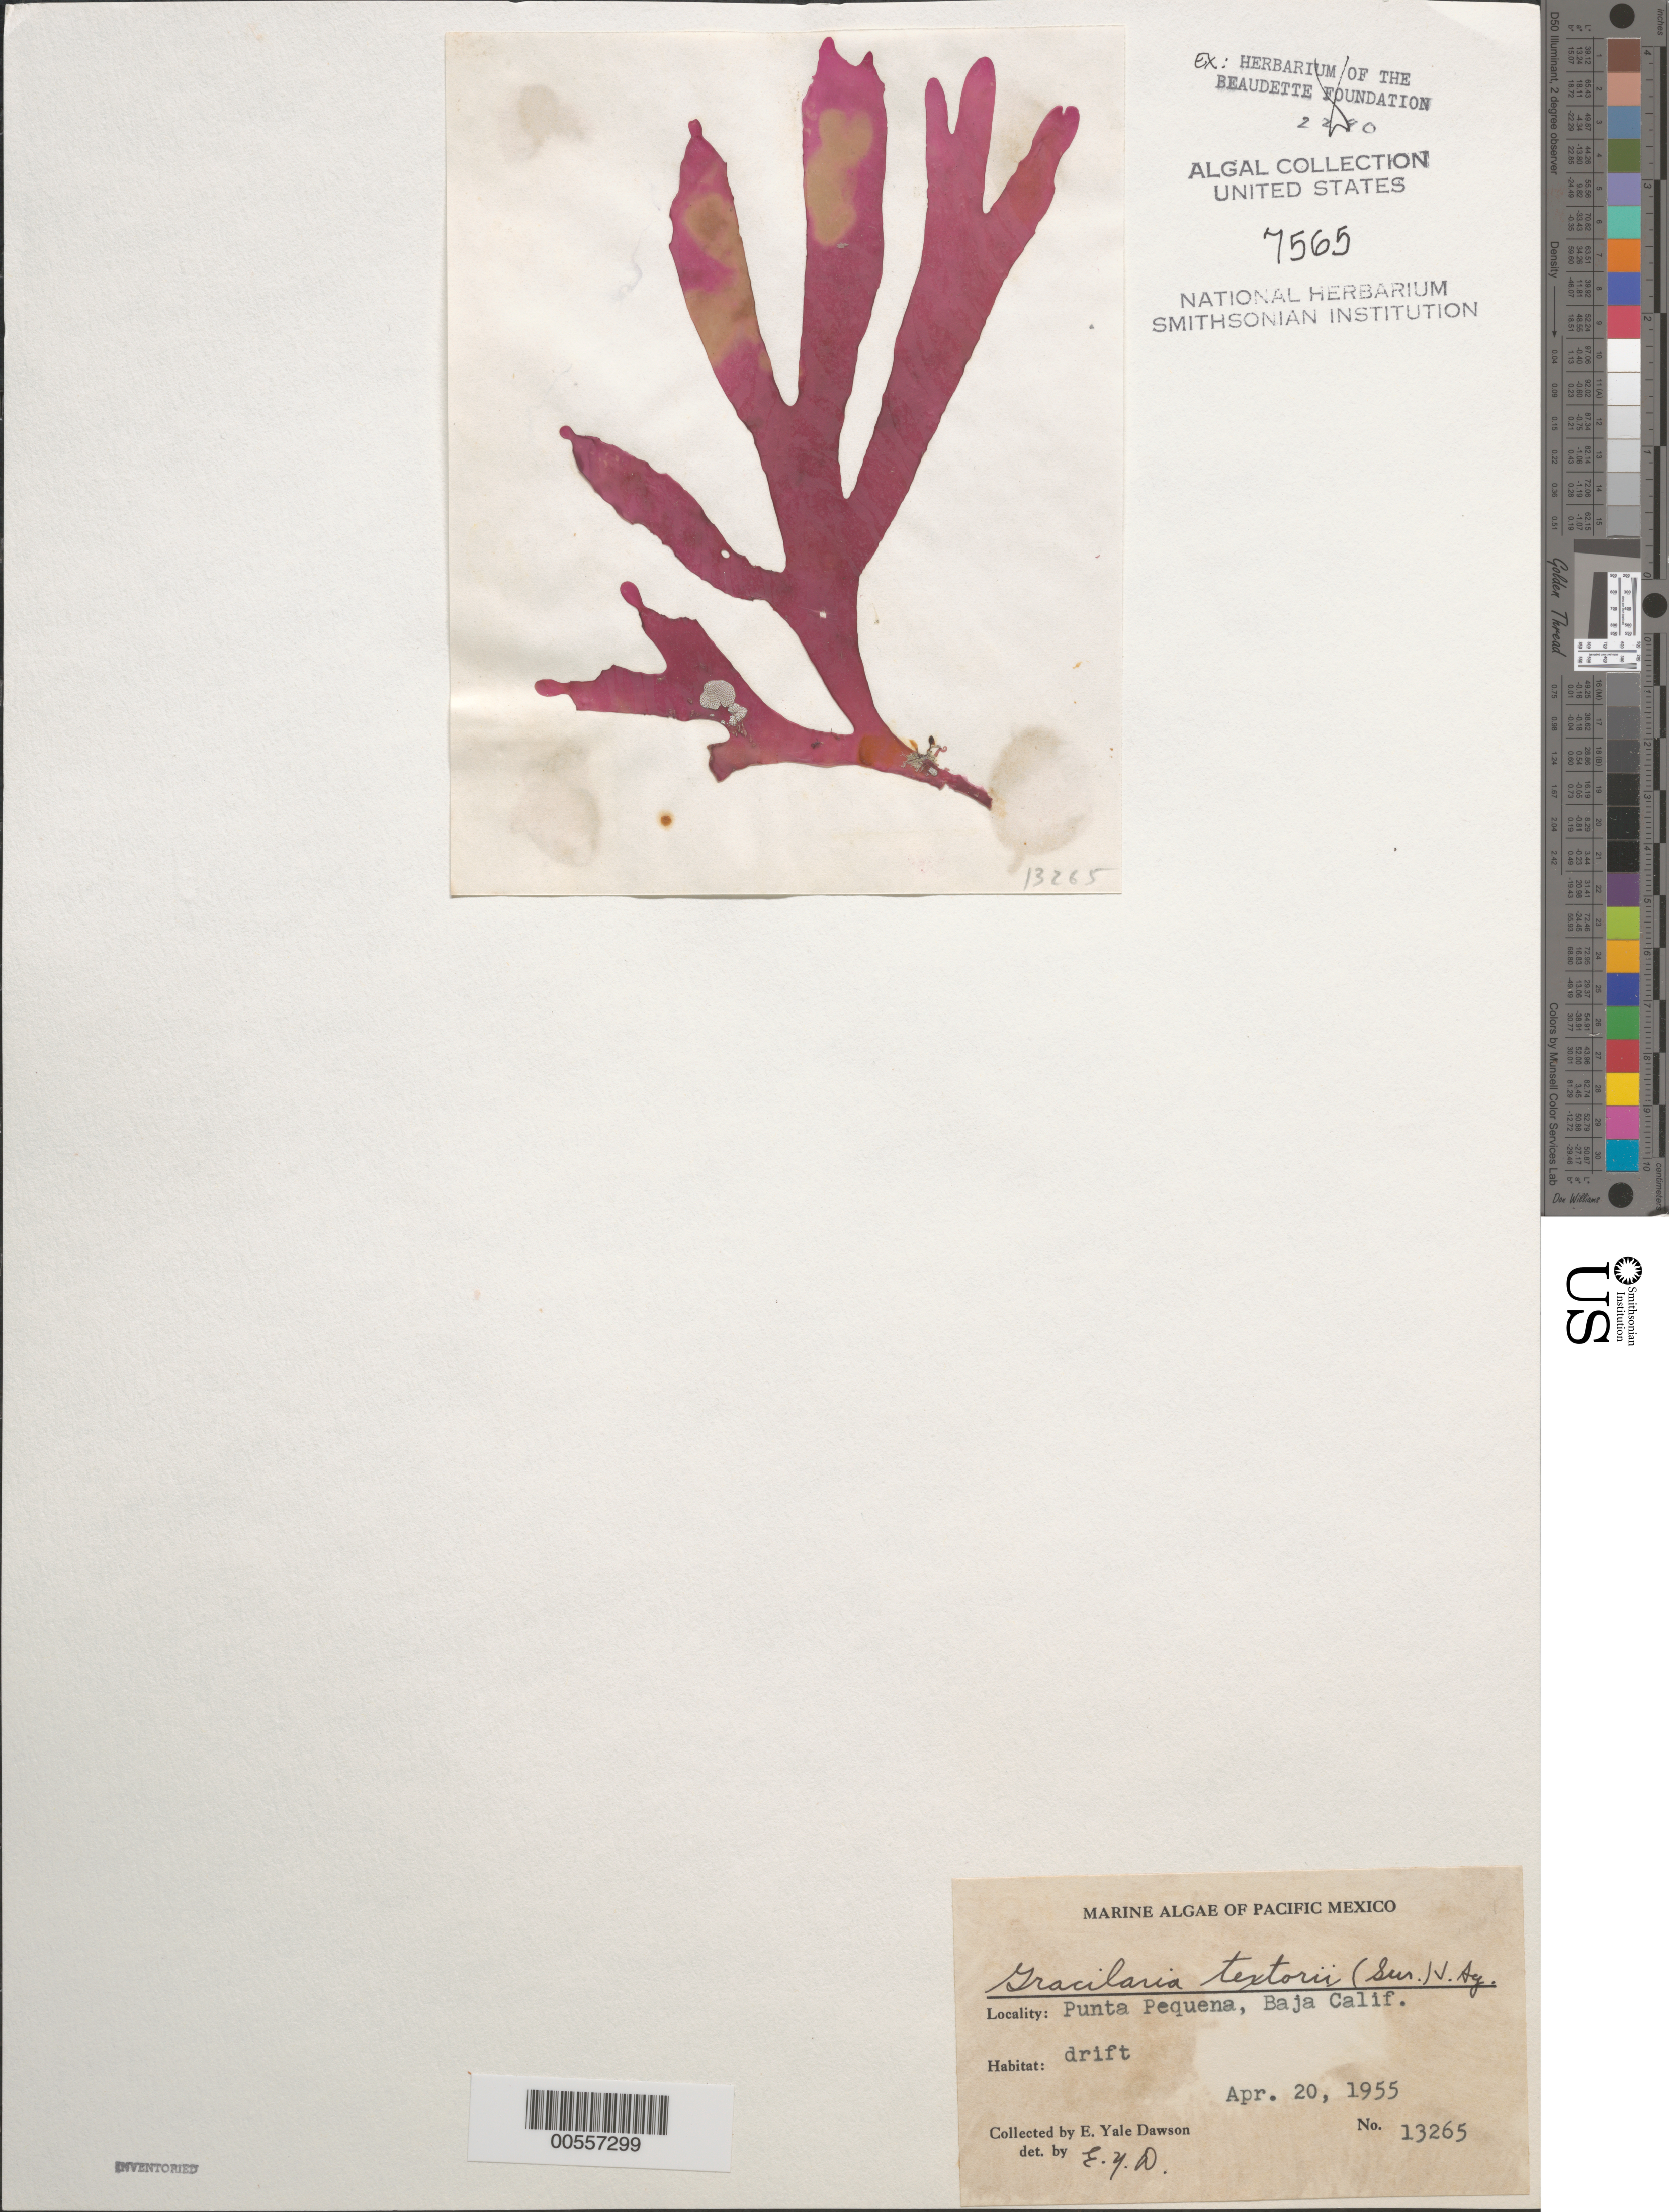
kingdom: Plantae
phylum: Rhodophyta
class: Florideophyceae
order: Gracilariales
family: Gracilariaceae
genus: Gracilaria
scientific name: Gracilaria textorii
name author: (Suringar) De Toni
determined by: Dawson, E. Y.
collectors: E. Y. Dawson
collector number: EYD 13265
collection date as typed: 20 Apr 1955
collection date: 1955-04-20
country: Mexico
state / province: Baja California Sur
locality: Punta Pequena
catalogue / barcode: US 7565